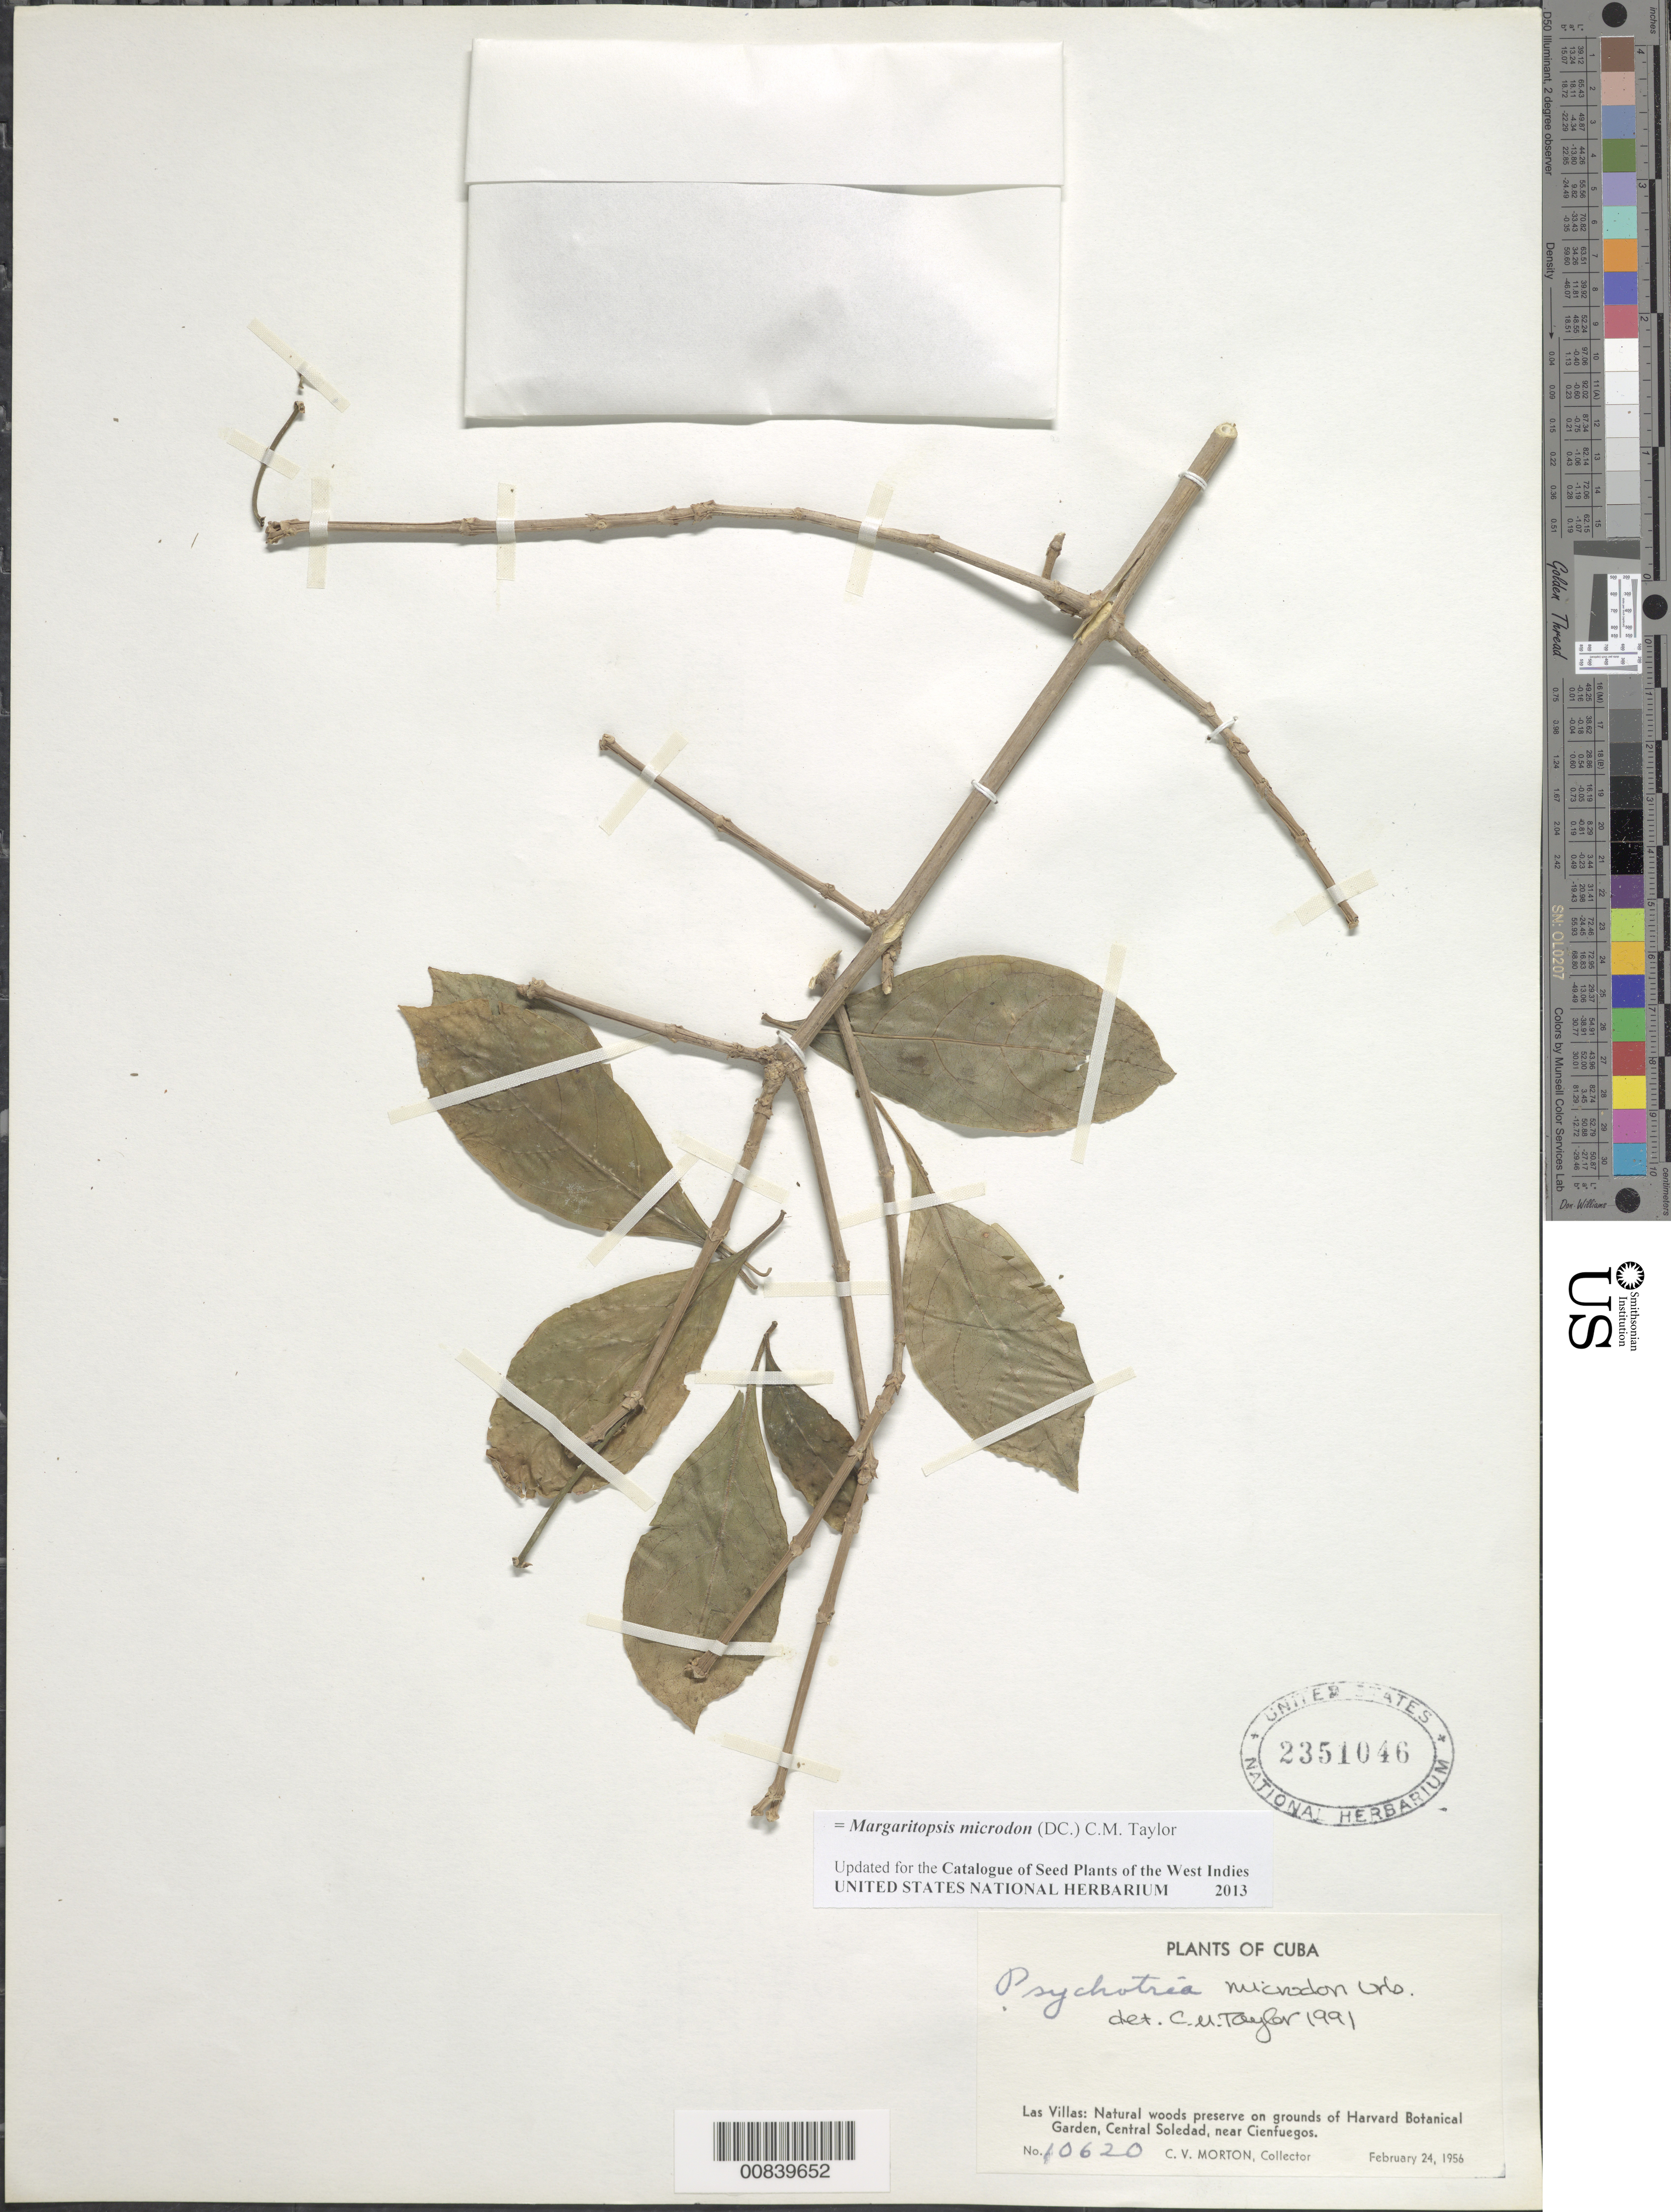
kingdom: Plantae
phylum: Tracheophyta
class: Magnoliopsida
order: Gentianales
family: Rubiaceae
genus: Margaritopsis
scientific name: Margaritopsis microdon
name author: (DC.) C.M. Taylor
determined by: Taylor, Charlotte M.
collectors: C. V. Morton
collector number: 10620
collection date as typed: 24 Feb 1956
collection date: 1956-02-24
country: Cuba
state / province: Cienfuegos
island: Cuba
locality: Preserve on grounds of Harvard Botanical Garden, Central Soledad, near Cienfuegos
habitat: Natural woods preserve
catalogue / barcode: US 2351046